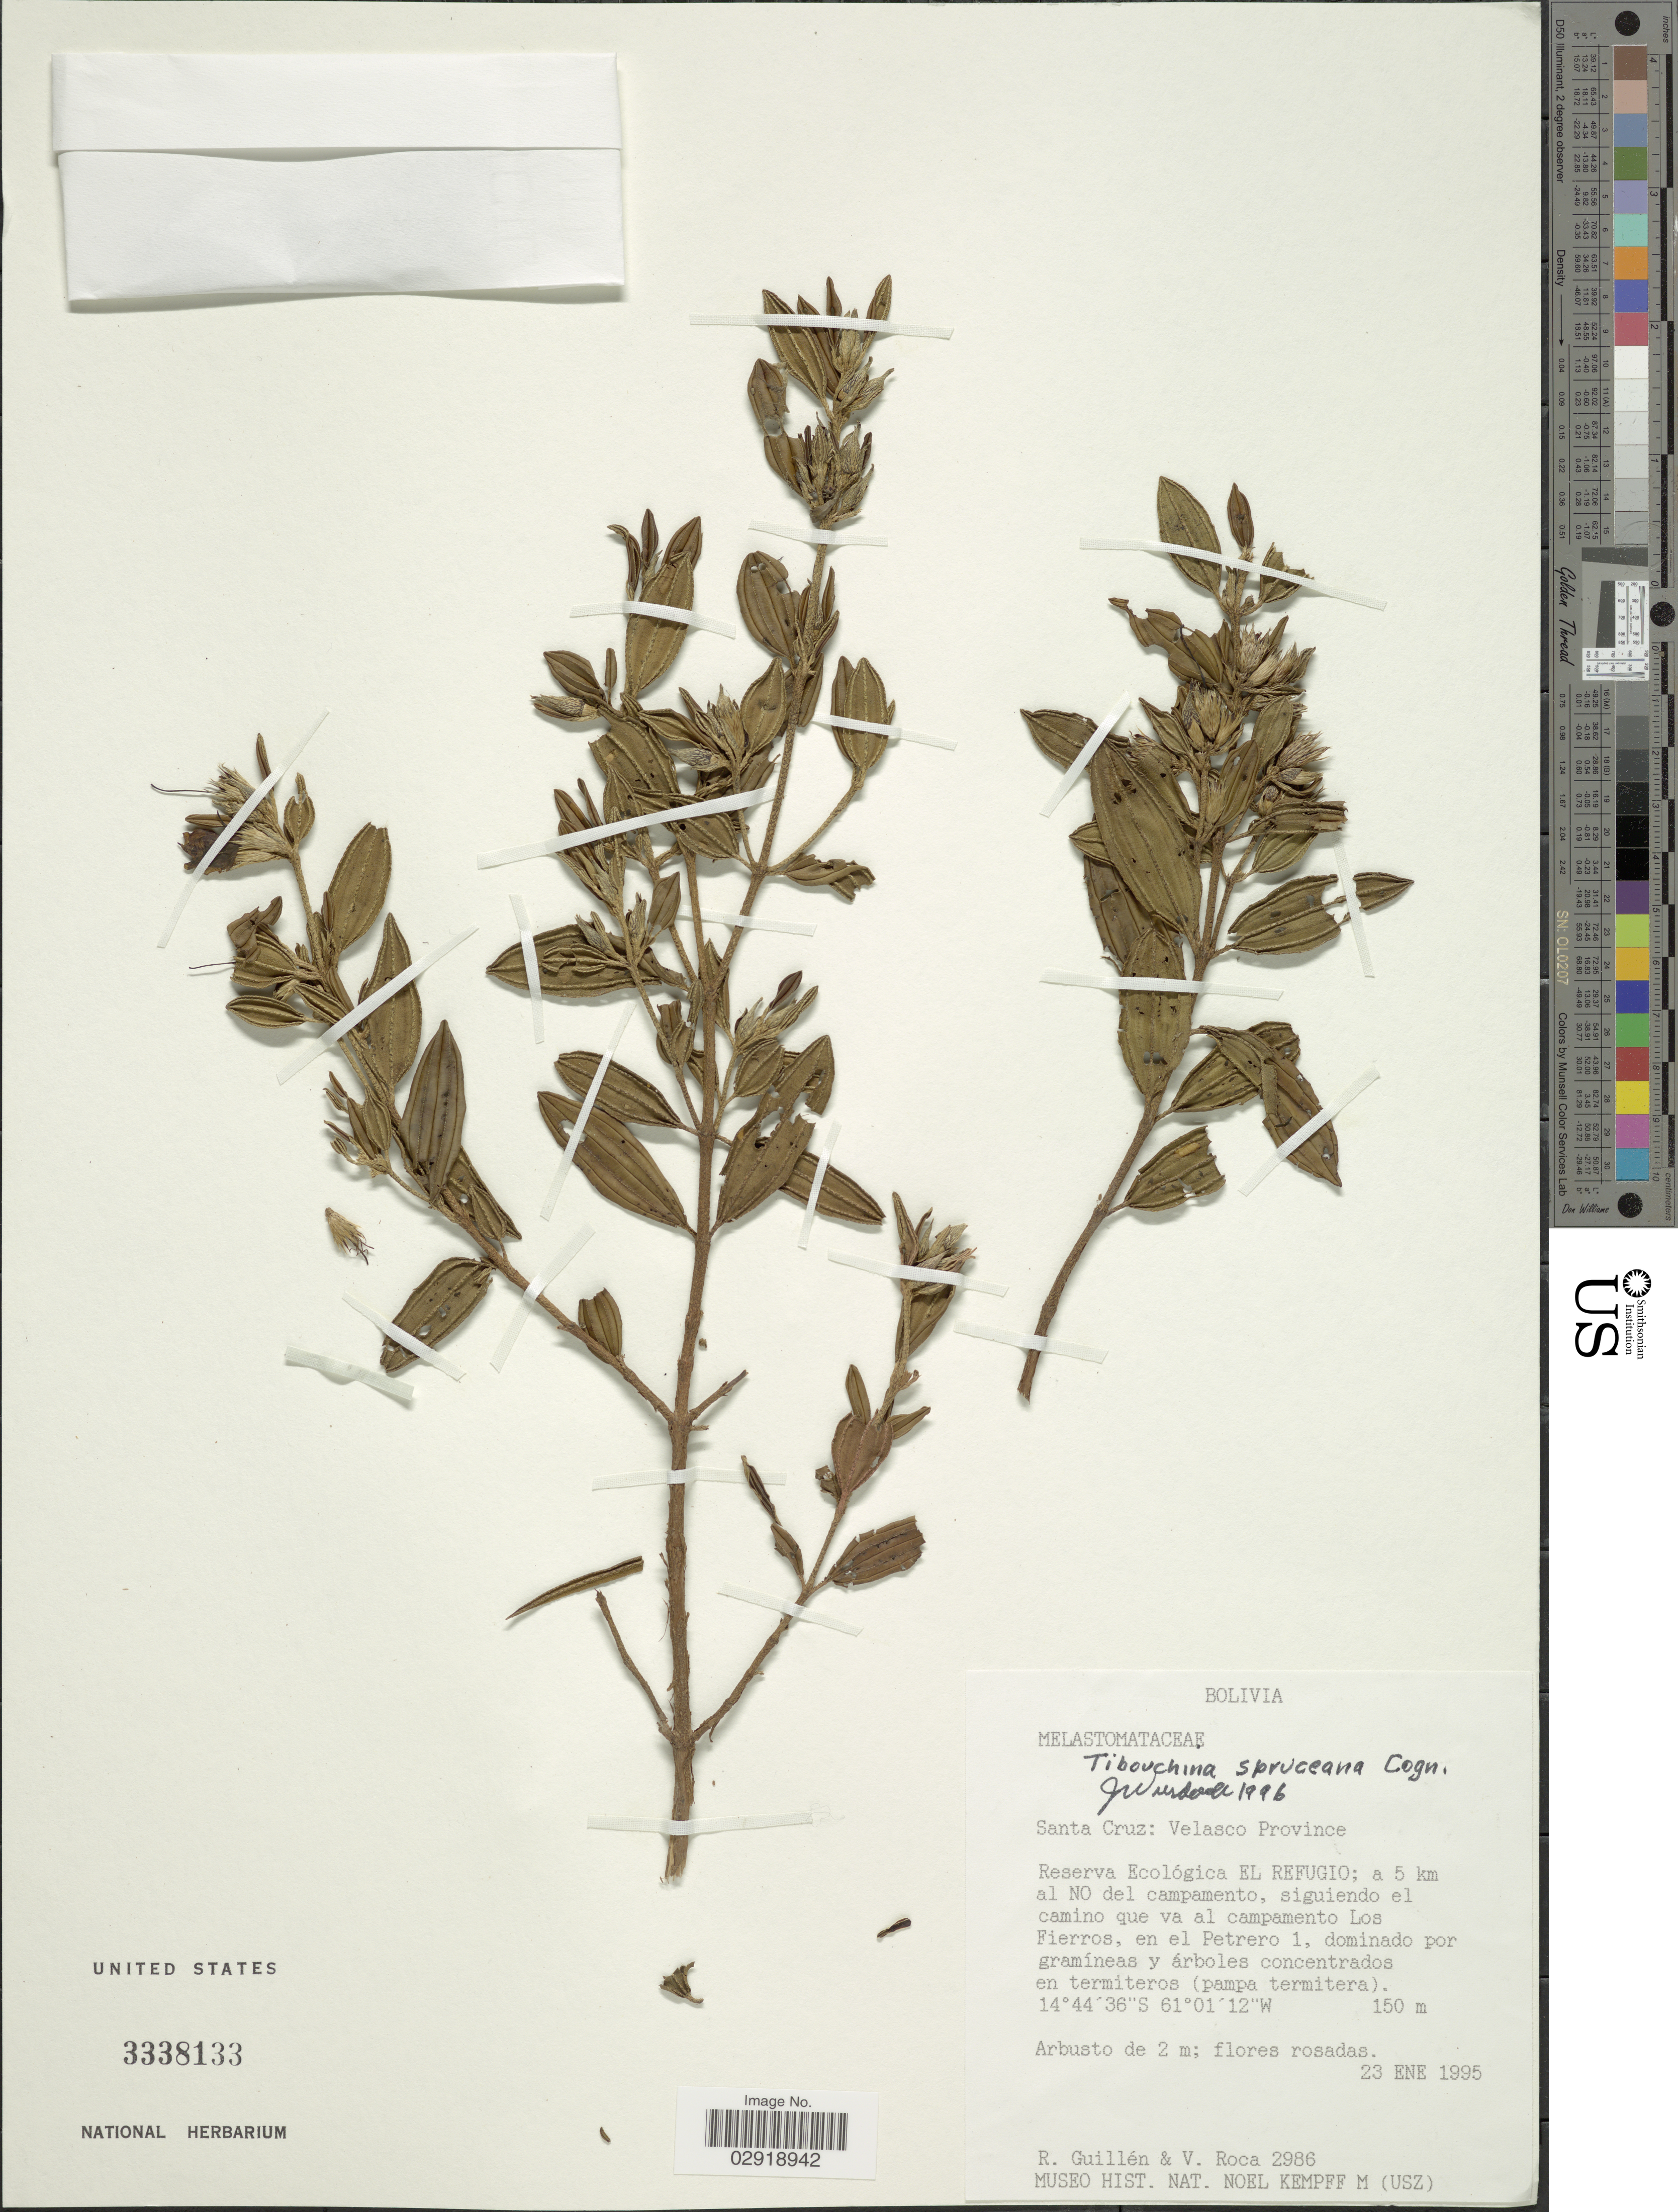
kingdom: Plantae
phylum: Tracheophyta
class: Magnoliopsida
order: Myrtales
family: Melastomataceae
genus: Tibouchina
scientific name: Tibouchina spruceana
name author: Cogn.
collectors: R. Guillen & V. Roca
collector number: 2986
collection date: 1995-01-23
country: Bolivia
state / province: Santa Cruz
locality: Velasco Province. Reserva Ecológica El Refugio; a 5 km al NO del Campamento, siguiendo el camino que va al campamento Los Fierros, en el Petrero 1.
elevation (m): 150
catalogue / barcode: US 3338133